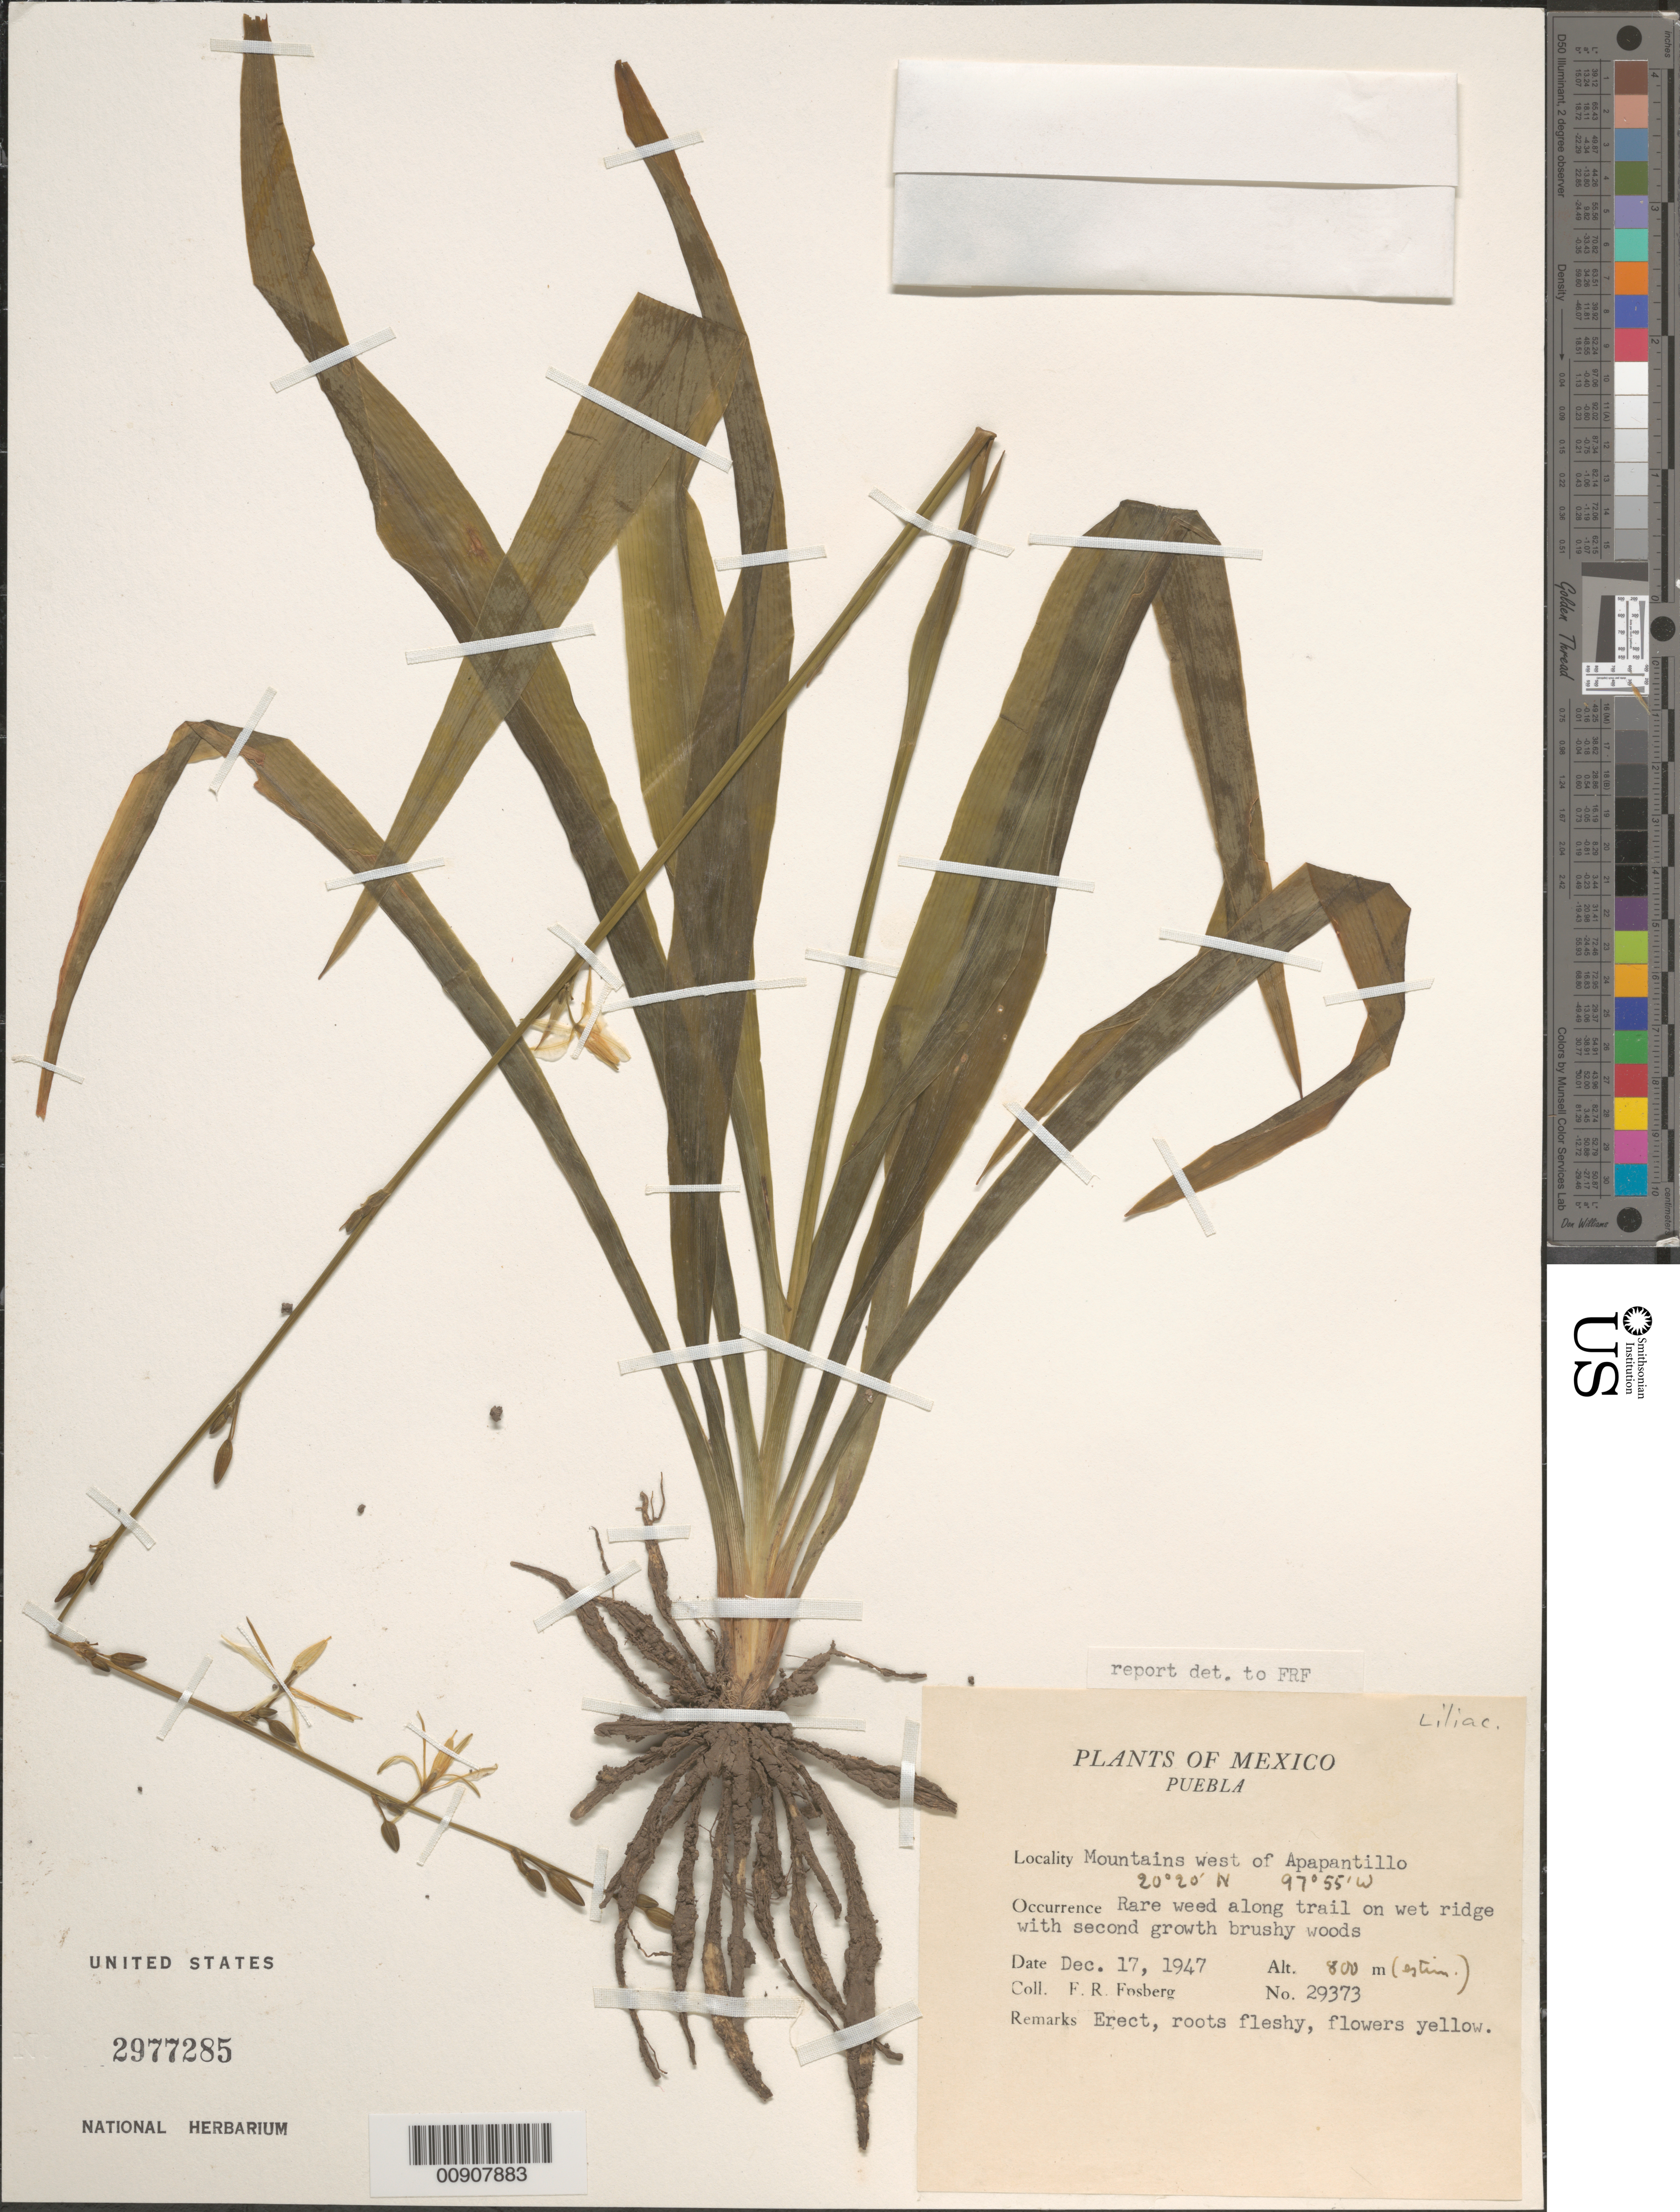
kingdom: Plantae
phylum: Tracheophyta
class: Liliopsida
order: Liliales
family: Liliaceae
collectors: F. R. Fosberg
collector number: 29373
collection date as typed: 17 Dec 1947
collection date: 1947-12-17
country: Mexico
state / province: Puebla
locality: Puebla: Mountains west of Apapantillo.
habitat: Weed along trail on wet ridge with second growth brushy woods.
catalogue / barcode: US 2977285